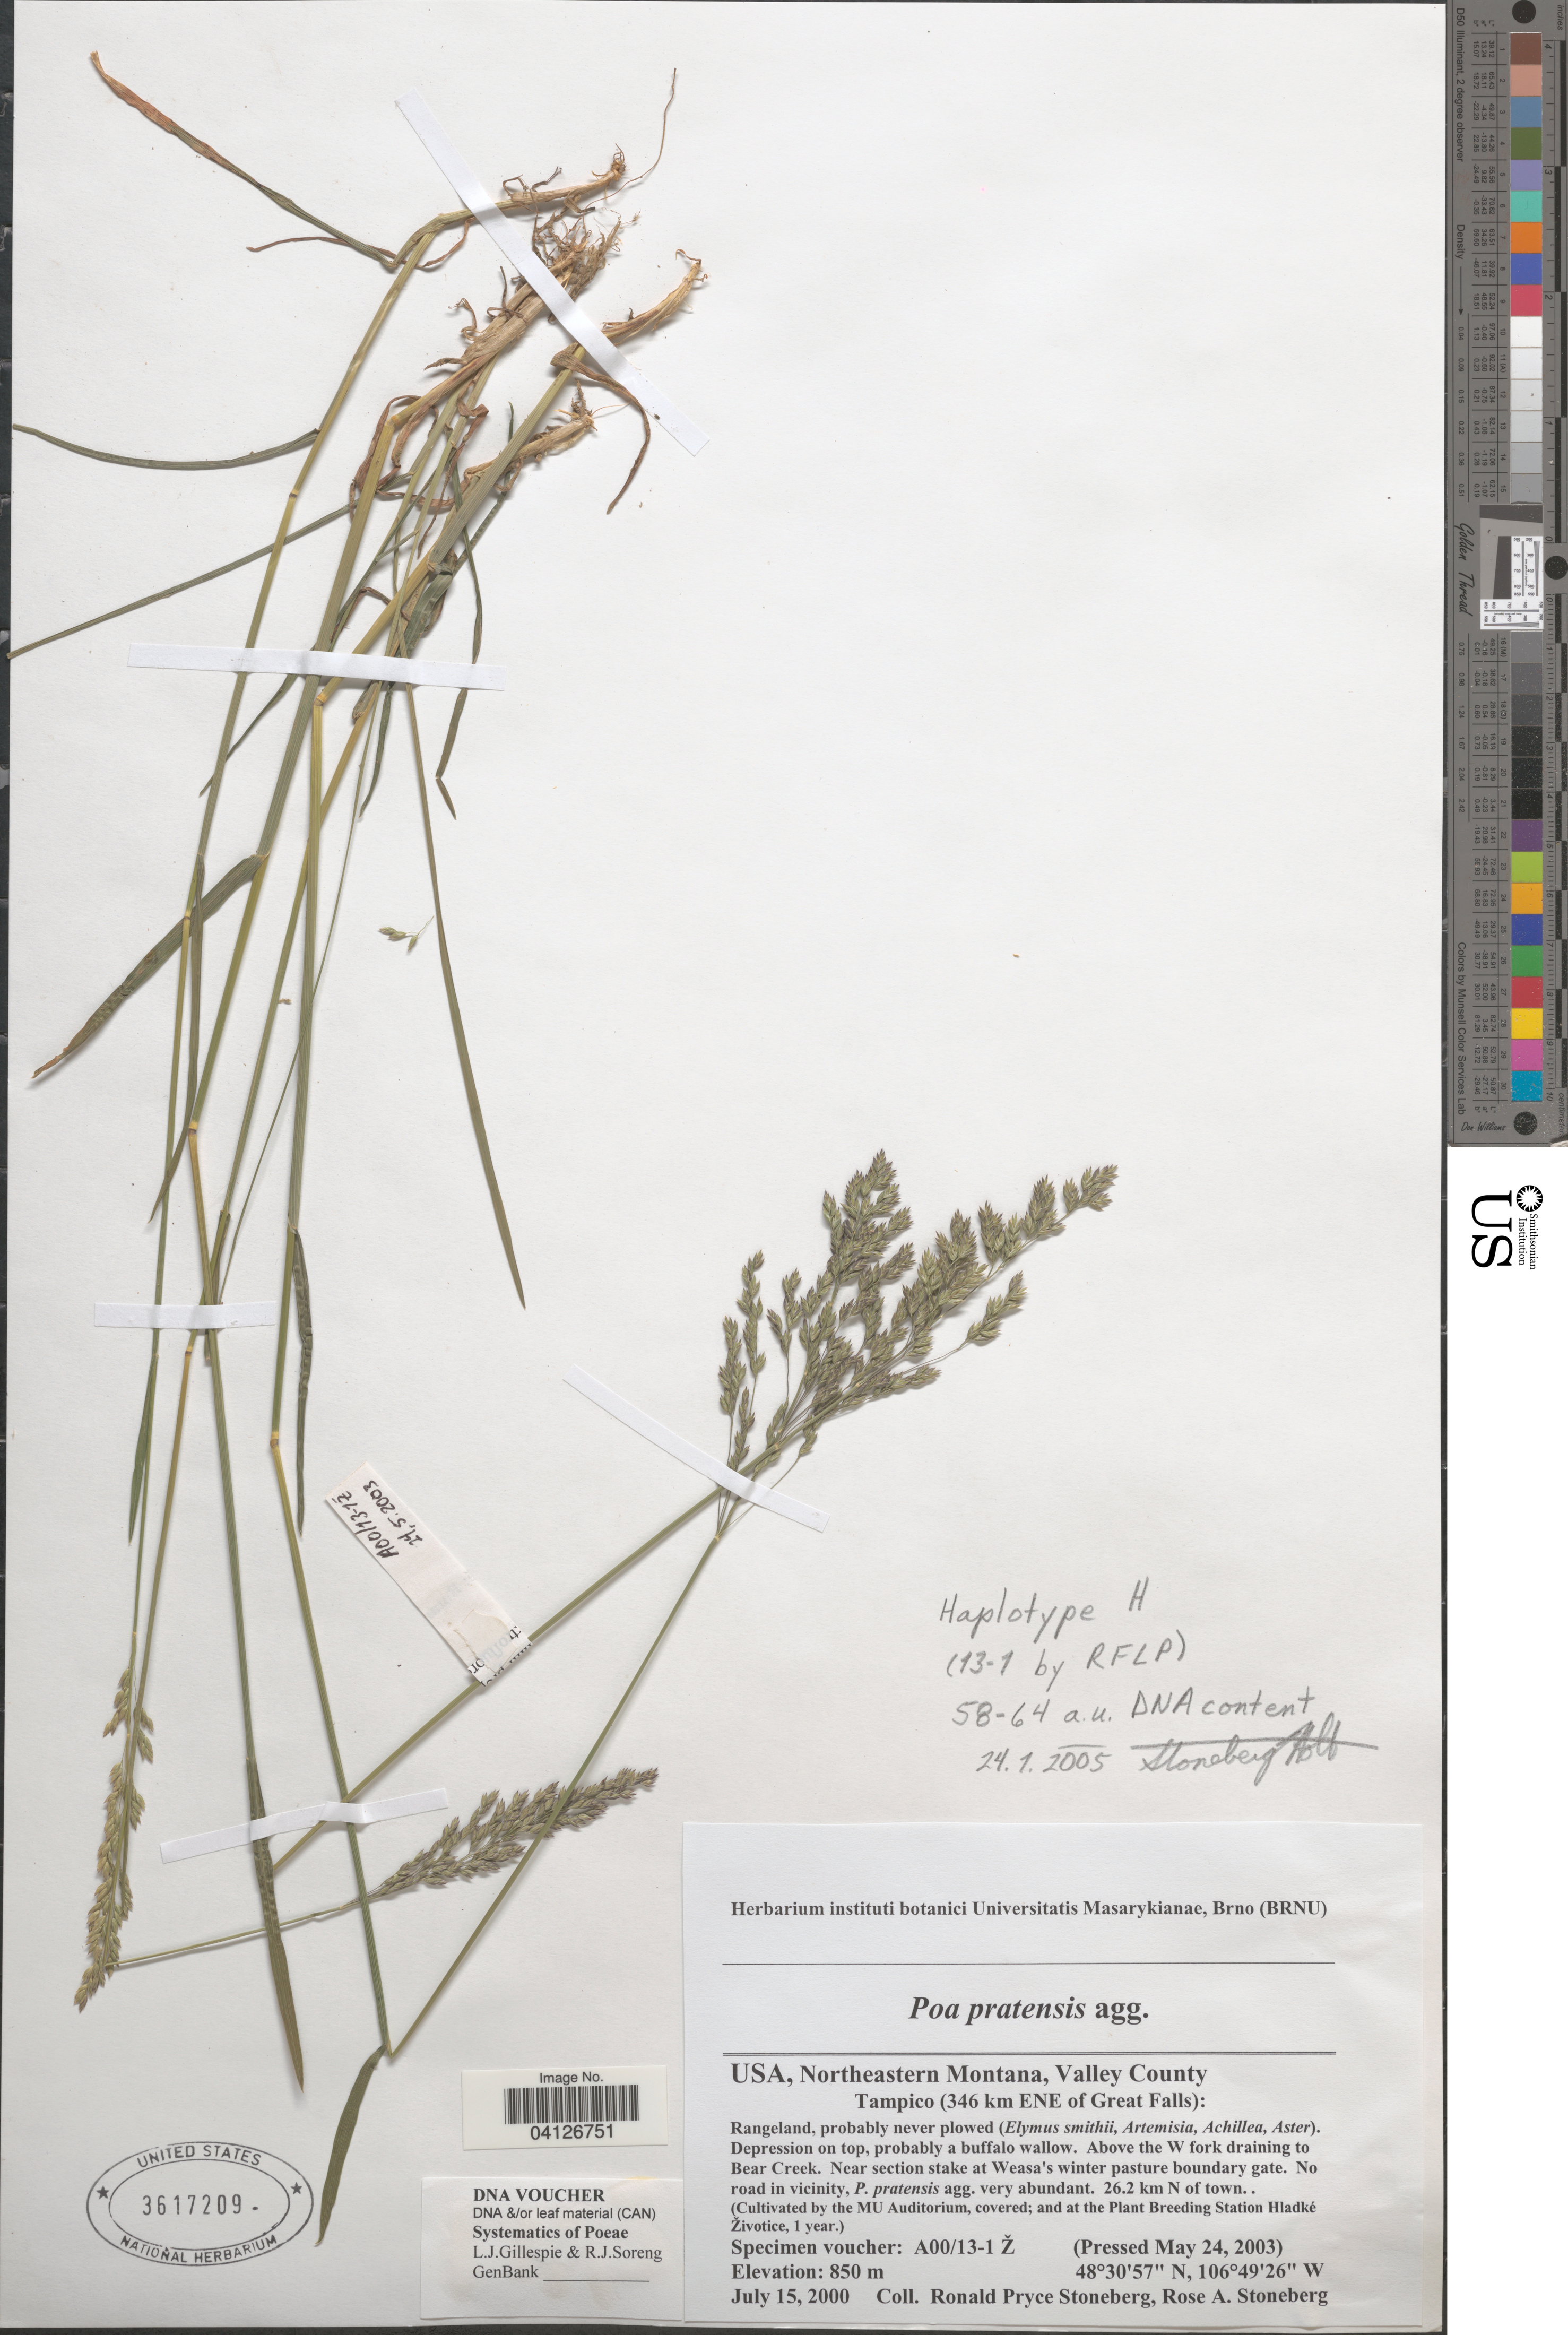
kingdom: Plantae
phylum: Tracheophyta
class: Liliopsida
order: Poales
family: Poaceae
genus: Poa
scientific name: Poa pratensis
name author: L.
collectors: Ex herb. instituti botanici Universitatis Masarykianae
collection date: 2003-05-24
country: Czechia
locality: (Cultivated by the MU Auditorium, covered; and at the Plant Breeding Station Hladké Životice, 1 year.).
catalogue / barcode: US 3617209